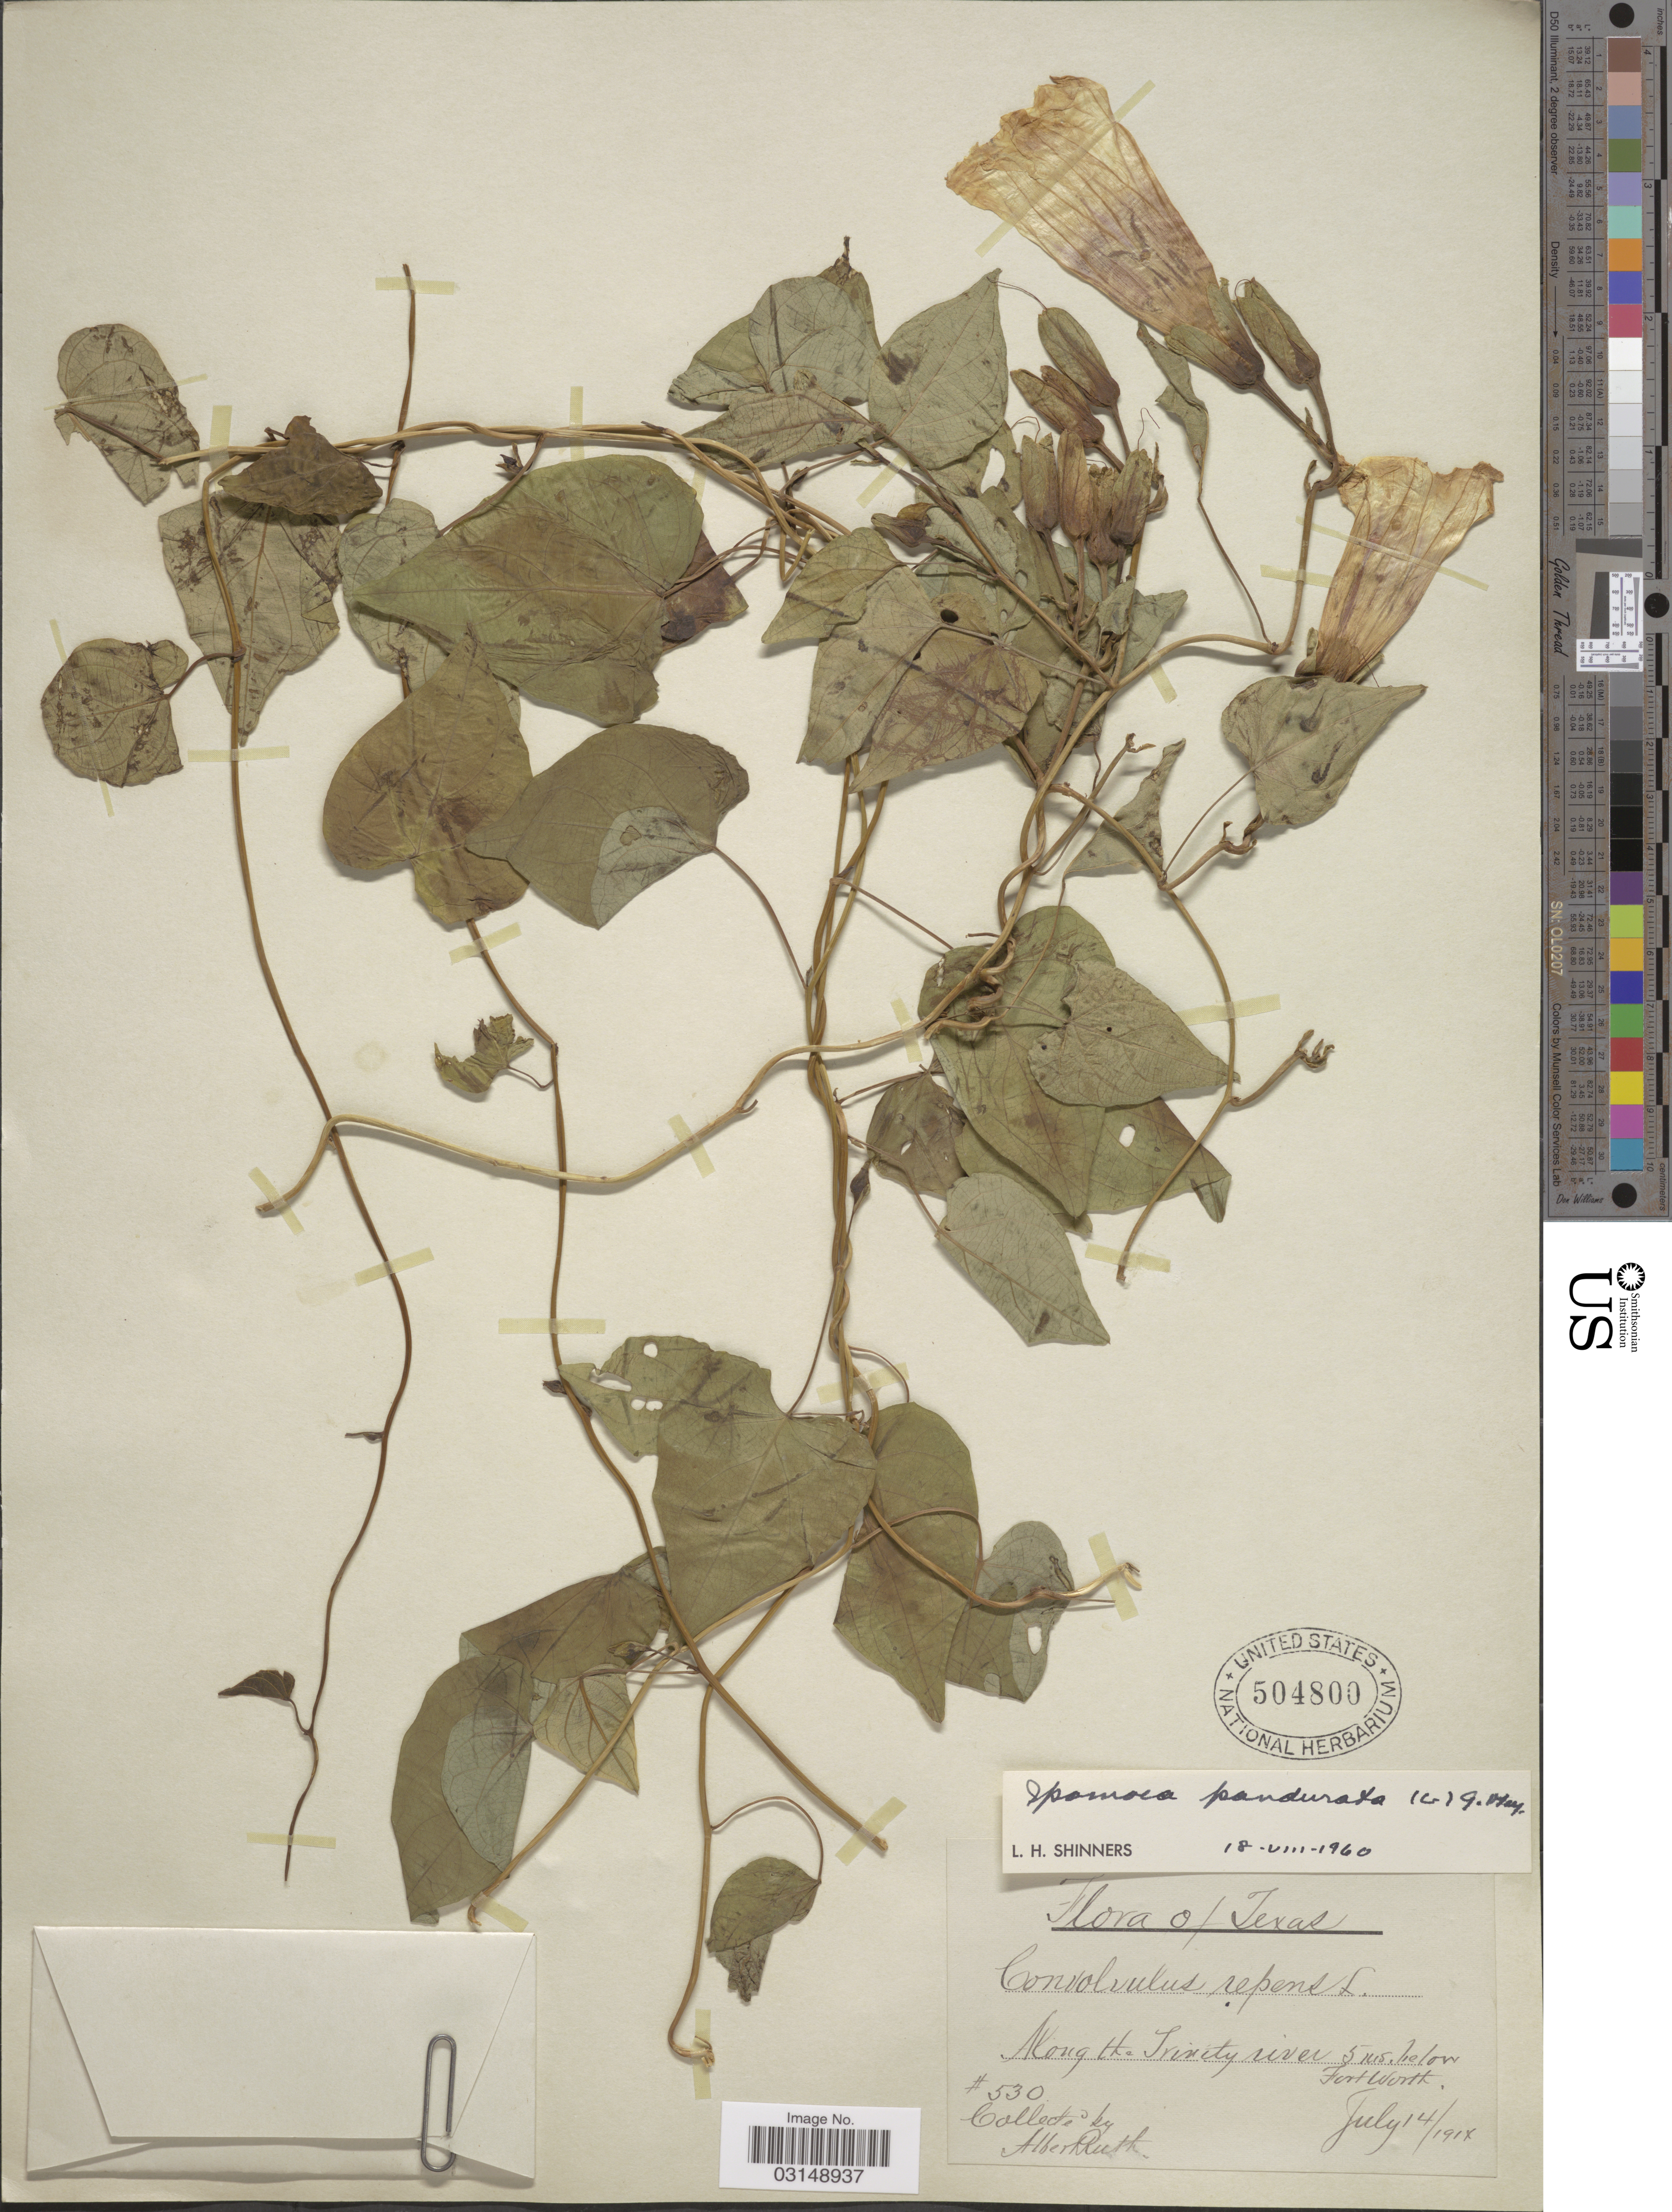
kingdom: Plantae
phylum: Tracheophyta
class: Magnoliopsida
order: Solanales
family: Convolvulaceae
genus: Ipomoea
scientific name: Ipomoea pandurata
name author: (L.) G. Mey.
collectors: A. Ruth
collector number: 530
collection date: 1914-07-14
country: United States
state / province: Texas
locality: Along the Trinity river 5 ms. [miles] below Fort Worth.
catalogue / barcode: US 504800